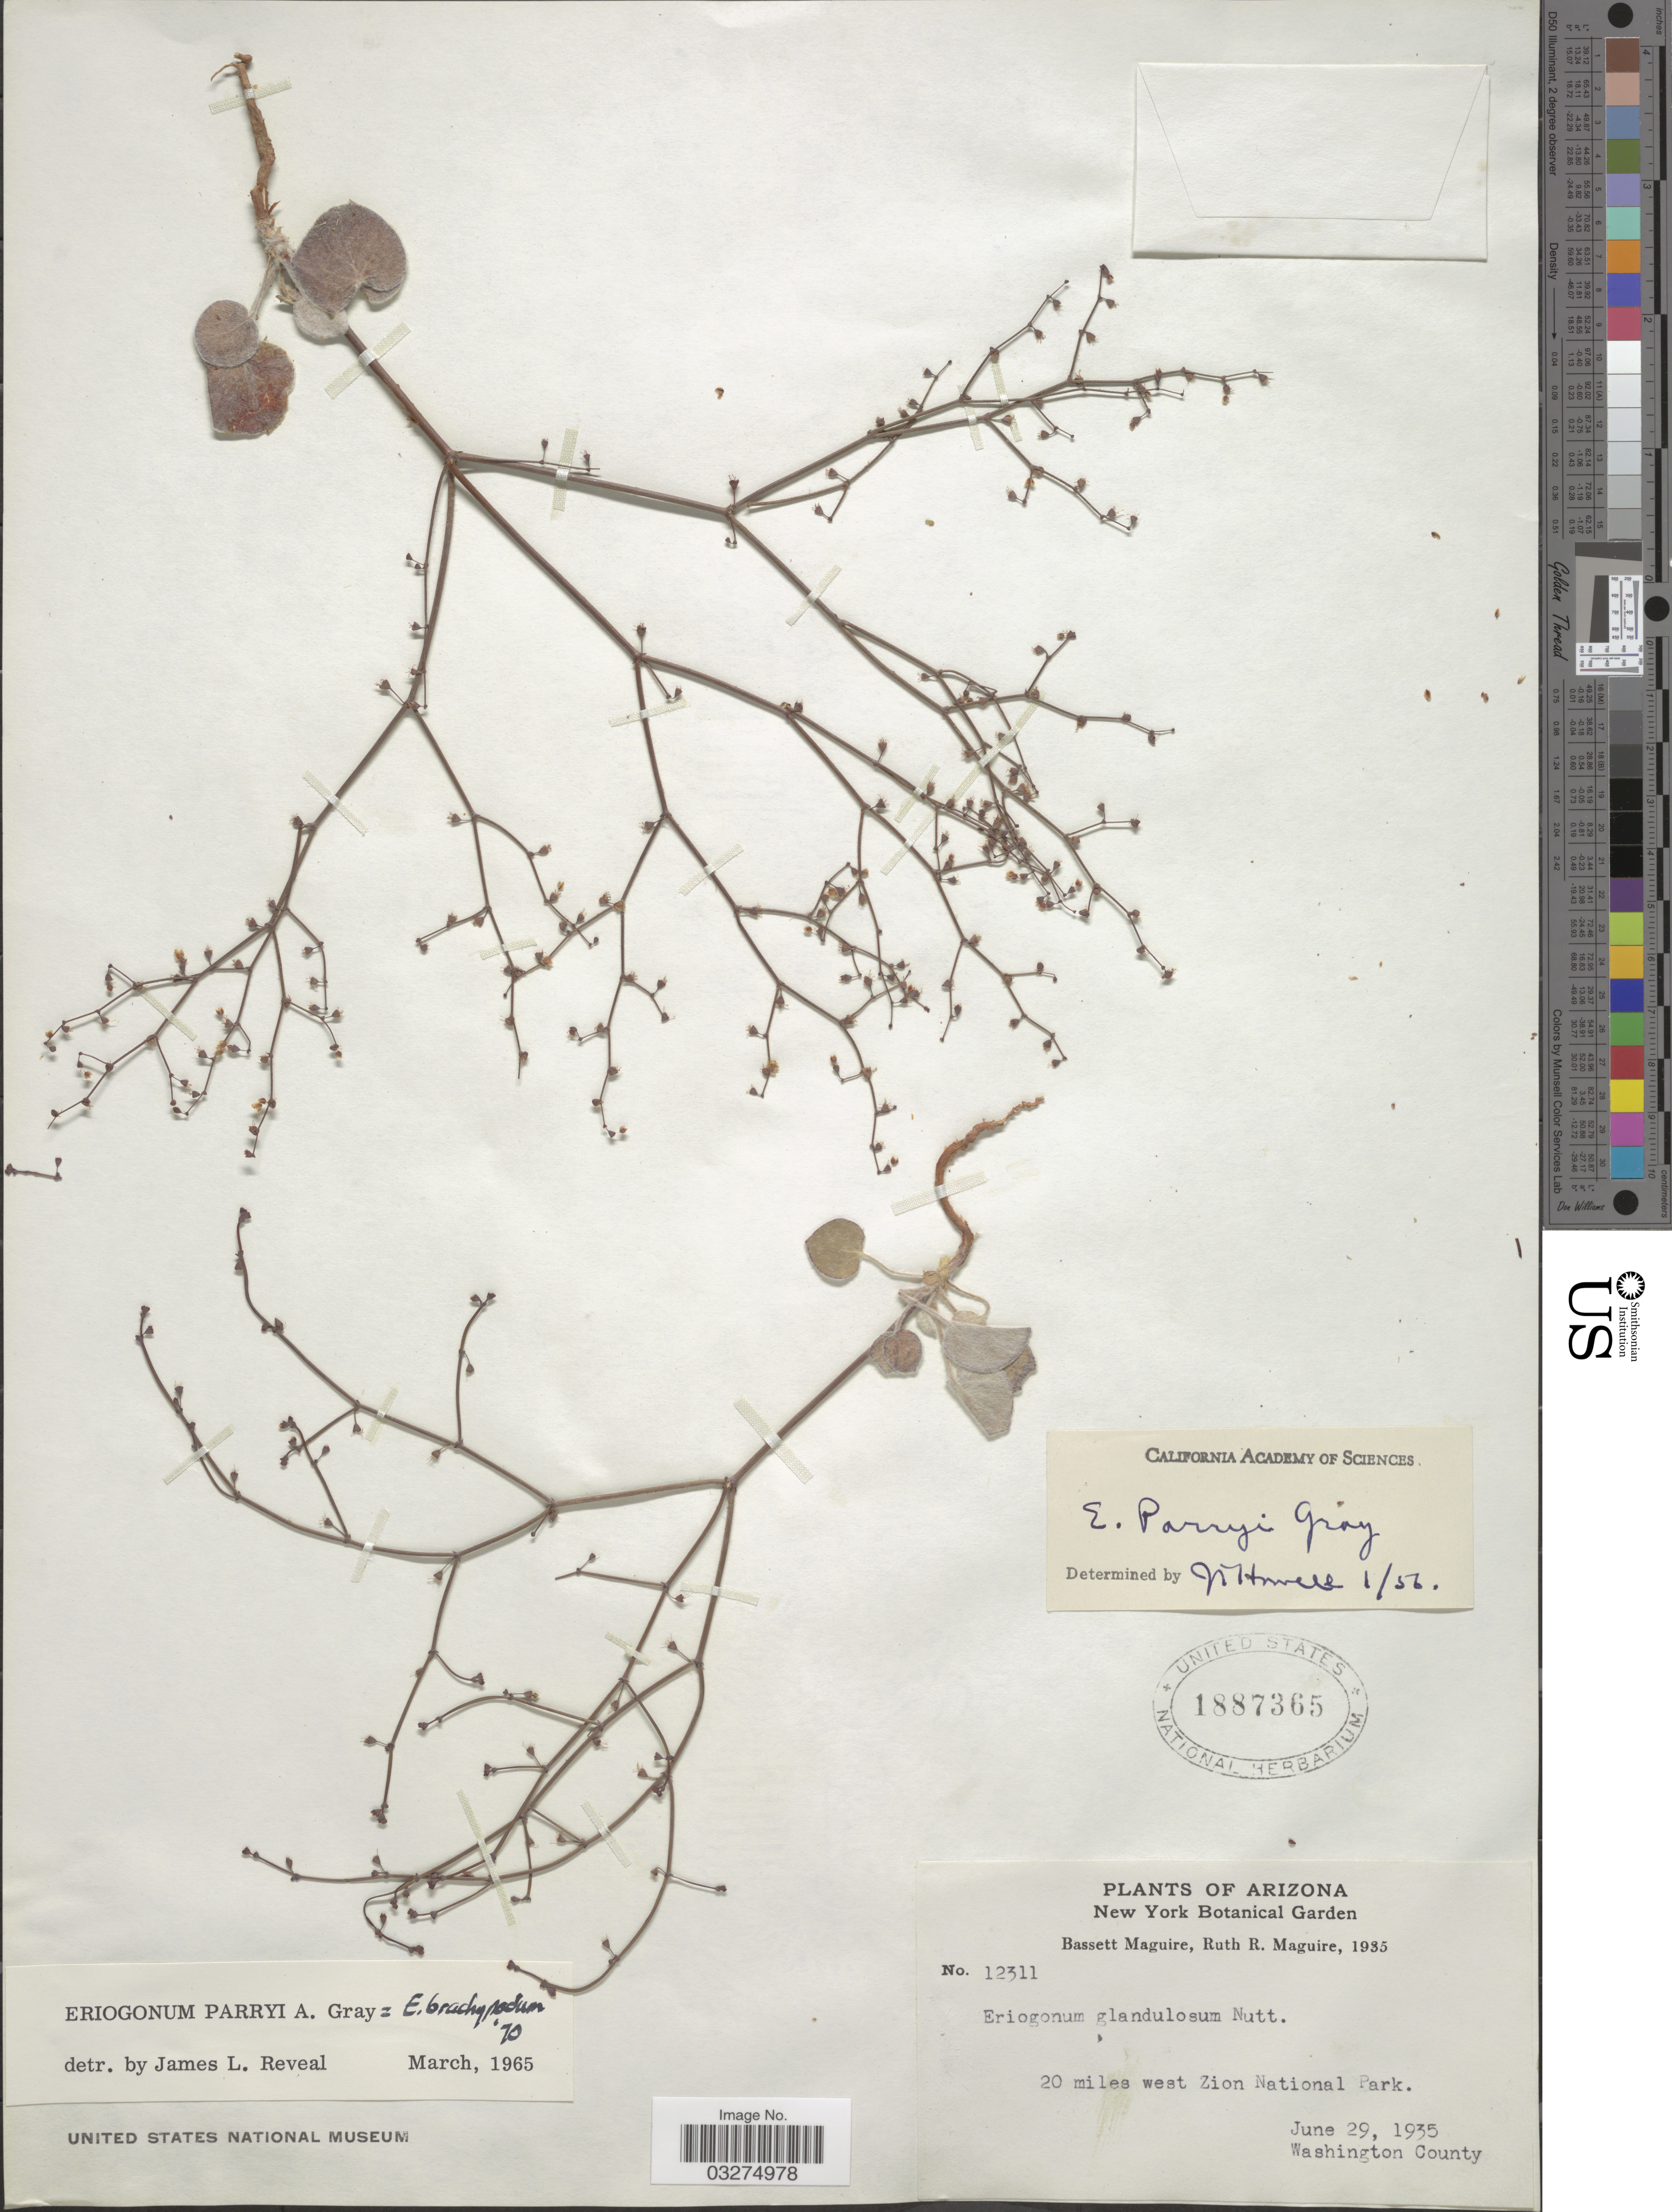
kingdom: Plantae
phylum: Tracheophyta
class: Magnoliopsida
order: Caryophyllales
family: Polygonaceae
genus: Eriogonum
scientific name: Eriogonum brachypodum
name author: Torr. & A. Gray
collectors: B. Maguire & R. R. Maguire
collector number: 12311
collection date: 1935-06-29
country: United States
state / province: Arizona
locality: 20 miles west Zion National Park. Washington County.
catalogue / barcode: US 1887365